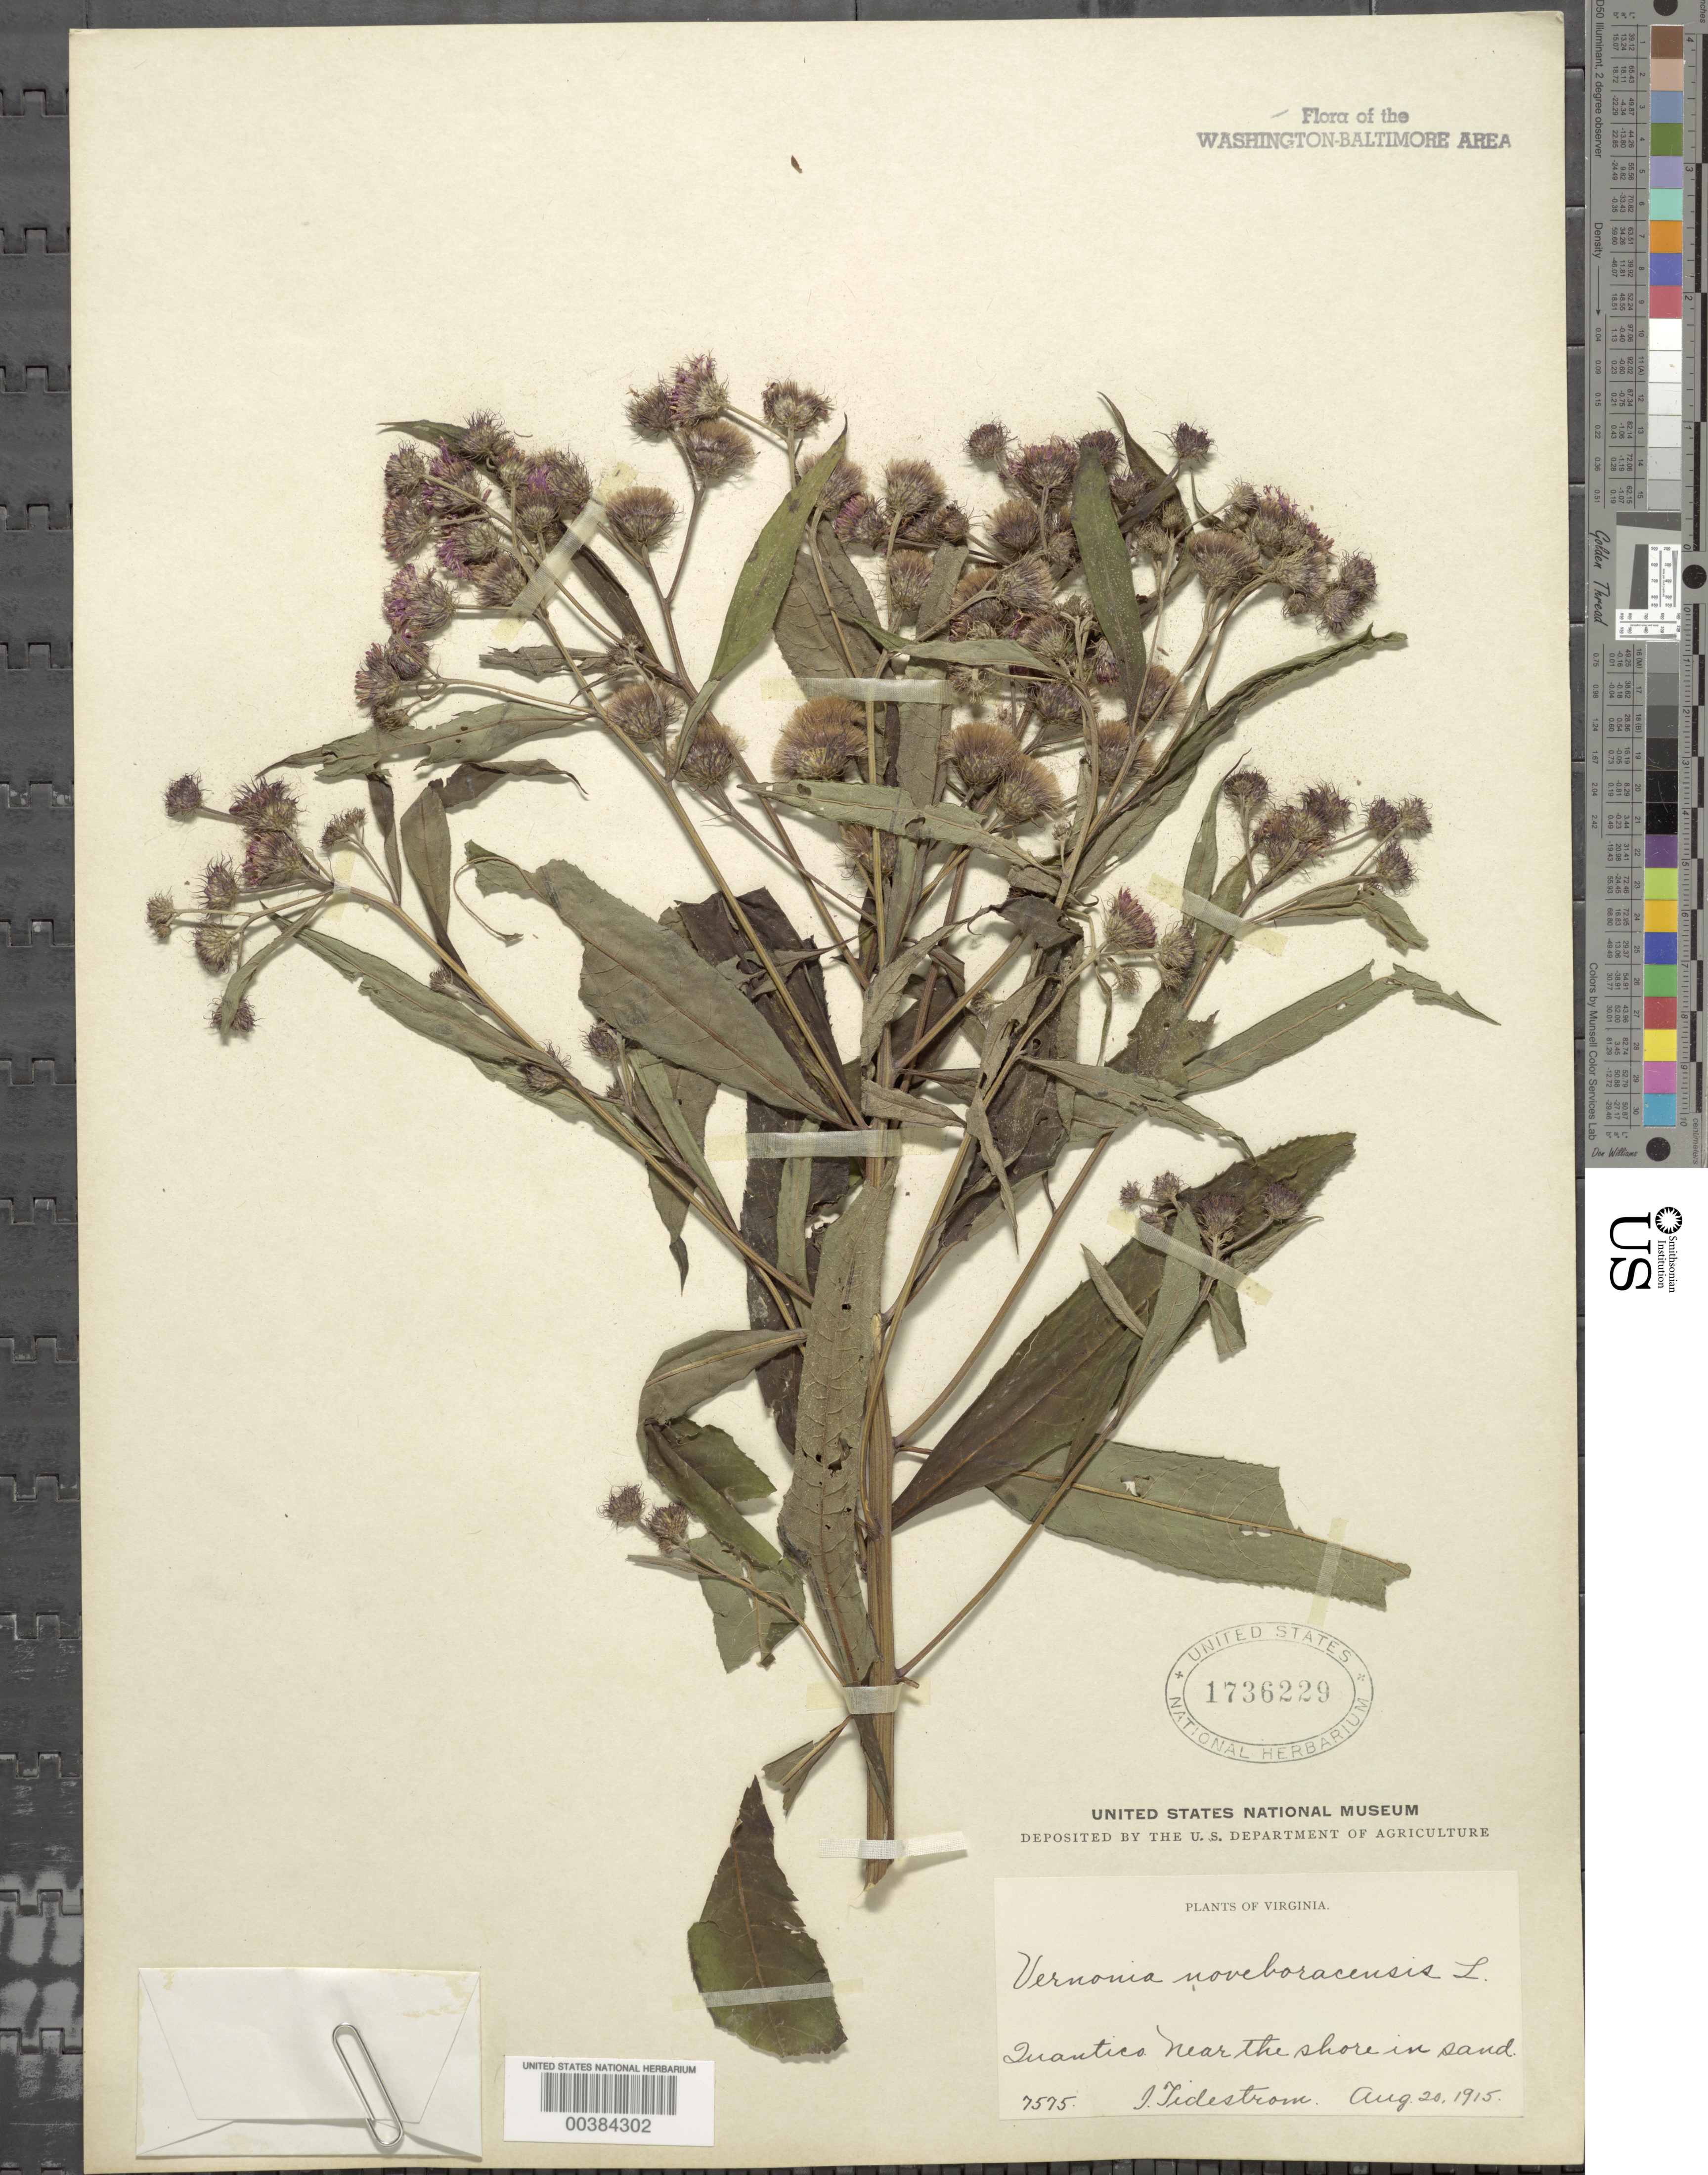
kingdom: Plantae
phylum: Tracheophyta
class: Magnoliopsida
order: Asterales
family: Asteraceae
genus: Vernonia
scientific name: Vernonia noveboracensis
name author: (L.) Michx.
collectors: I. F. Tidestrom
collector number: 7575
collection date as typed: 20 Aug 1915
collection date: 1915-08-20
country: United States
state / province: Virginia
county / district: Prince William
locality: Quantico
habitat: In sand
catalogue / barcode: US 1736229